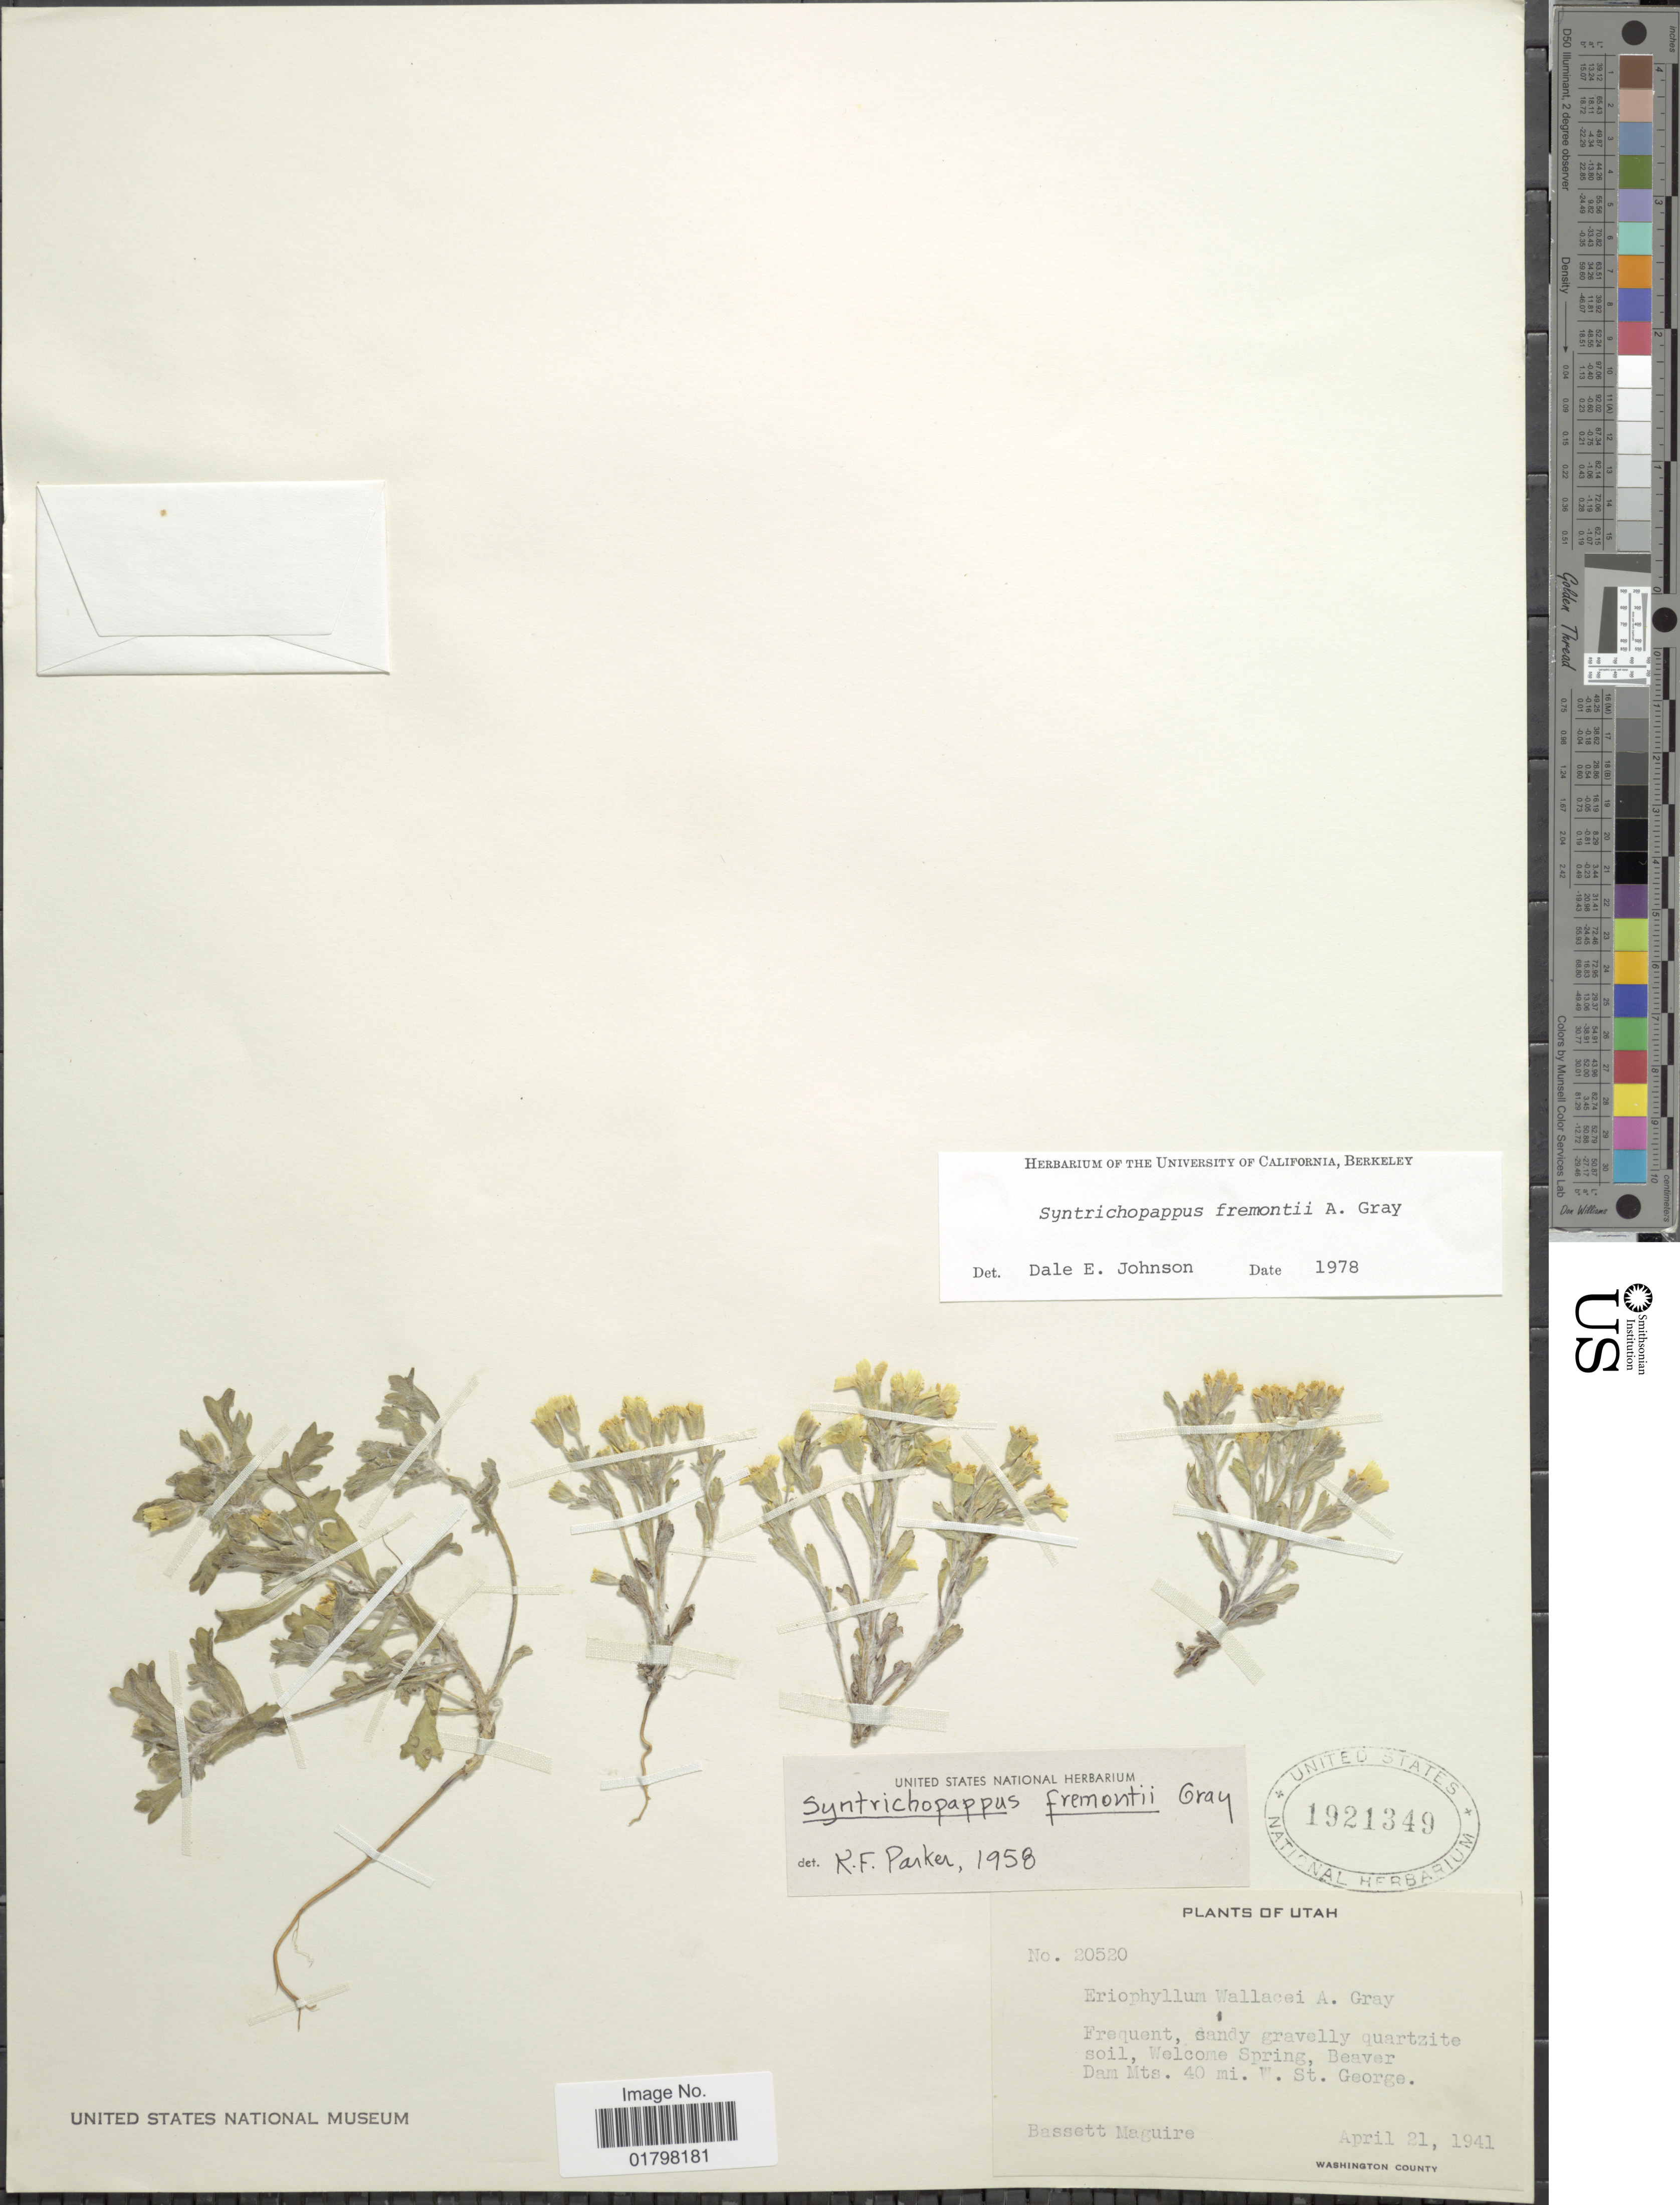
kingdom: Plantae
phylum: Tracheophyta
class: Magnoliopsida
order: Asterales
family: Asteraceae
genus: Syntrichopappus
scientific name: Syntrichopappus fremontii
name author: A. Gray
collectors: B. Maguire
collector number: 20520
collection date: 1941-04-21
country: United States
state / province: Utah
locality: Frequent, sandy gravelly quartzite soil, Welcome Spring, Beaver Dam Mts. 40 mi. W. St. George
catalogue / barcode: US 1921349